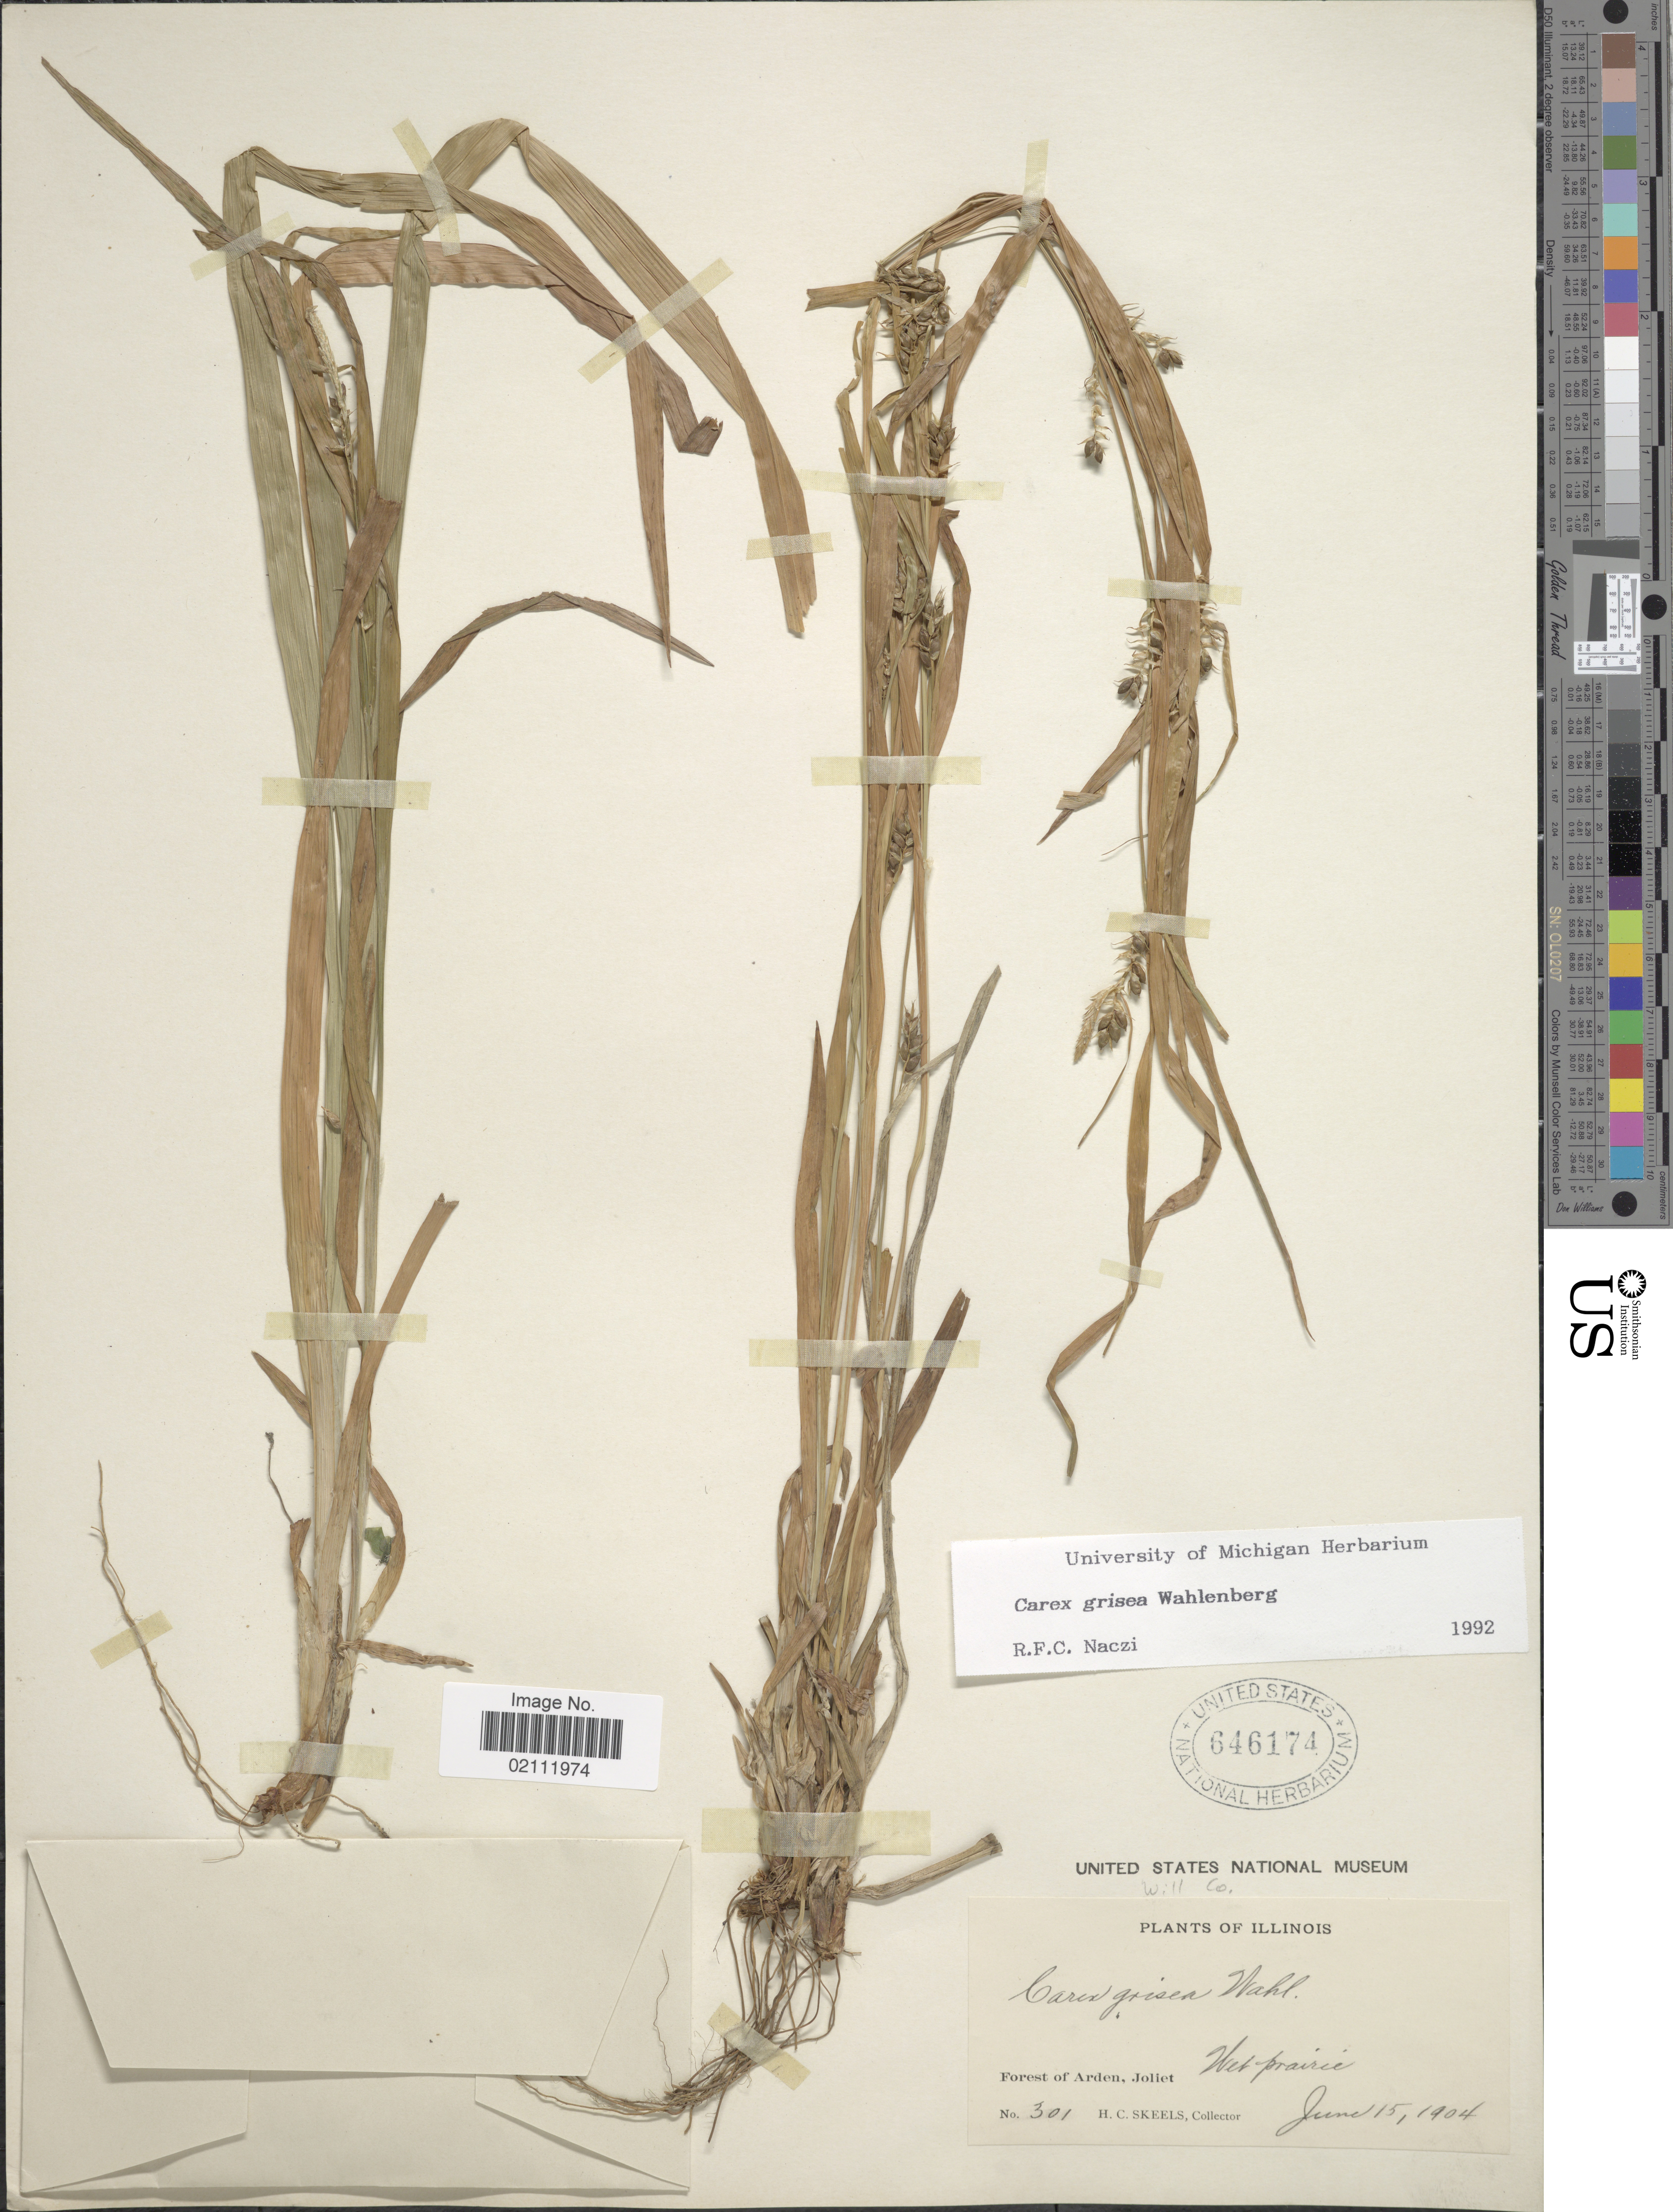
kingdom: Plantae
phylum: Tracheophyta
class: Liliopsida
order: Poales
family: Cyperaceae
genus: Carex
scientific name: Carex grisea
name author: Wahlenb.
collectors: H. Skeels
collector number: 301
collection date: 1904-06-15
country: United States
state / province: Illinois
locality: Forest of Arden, Joliet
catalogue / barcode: US 646174